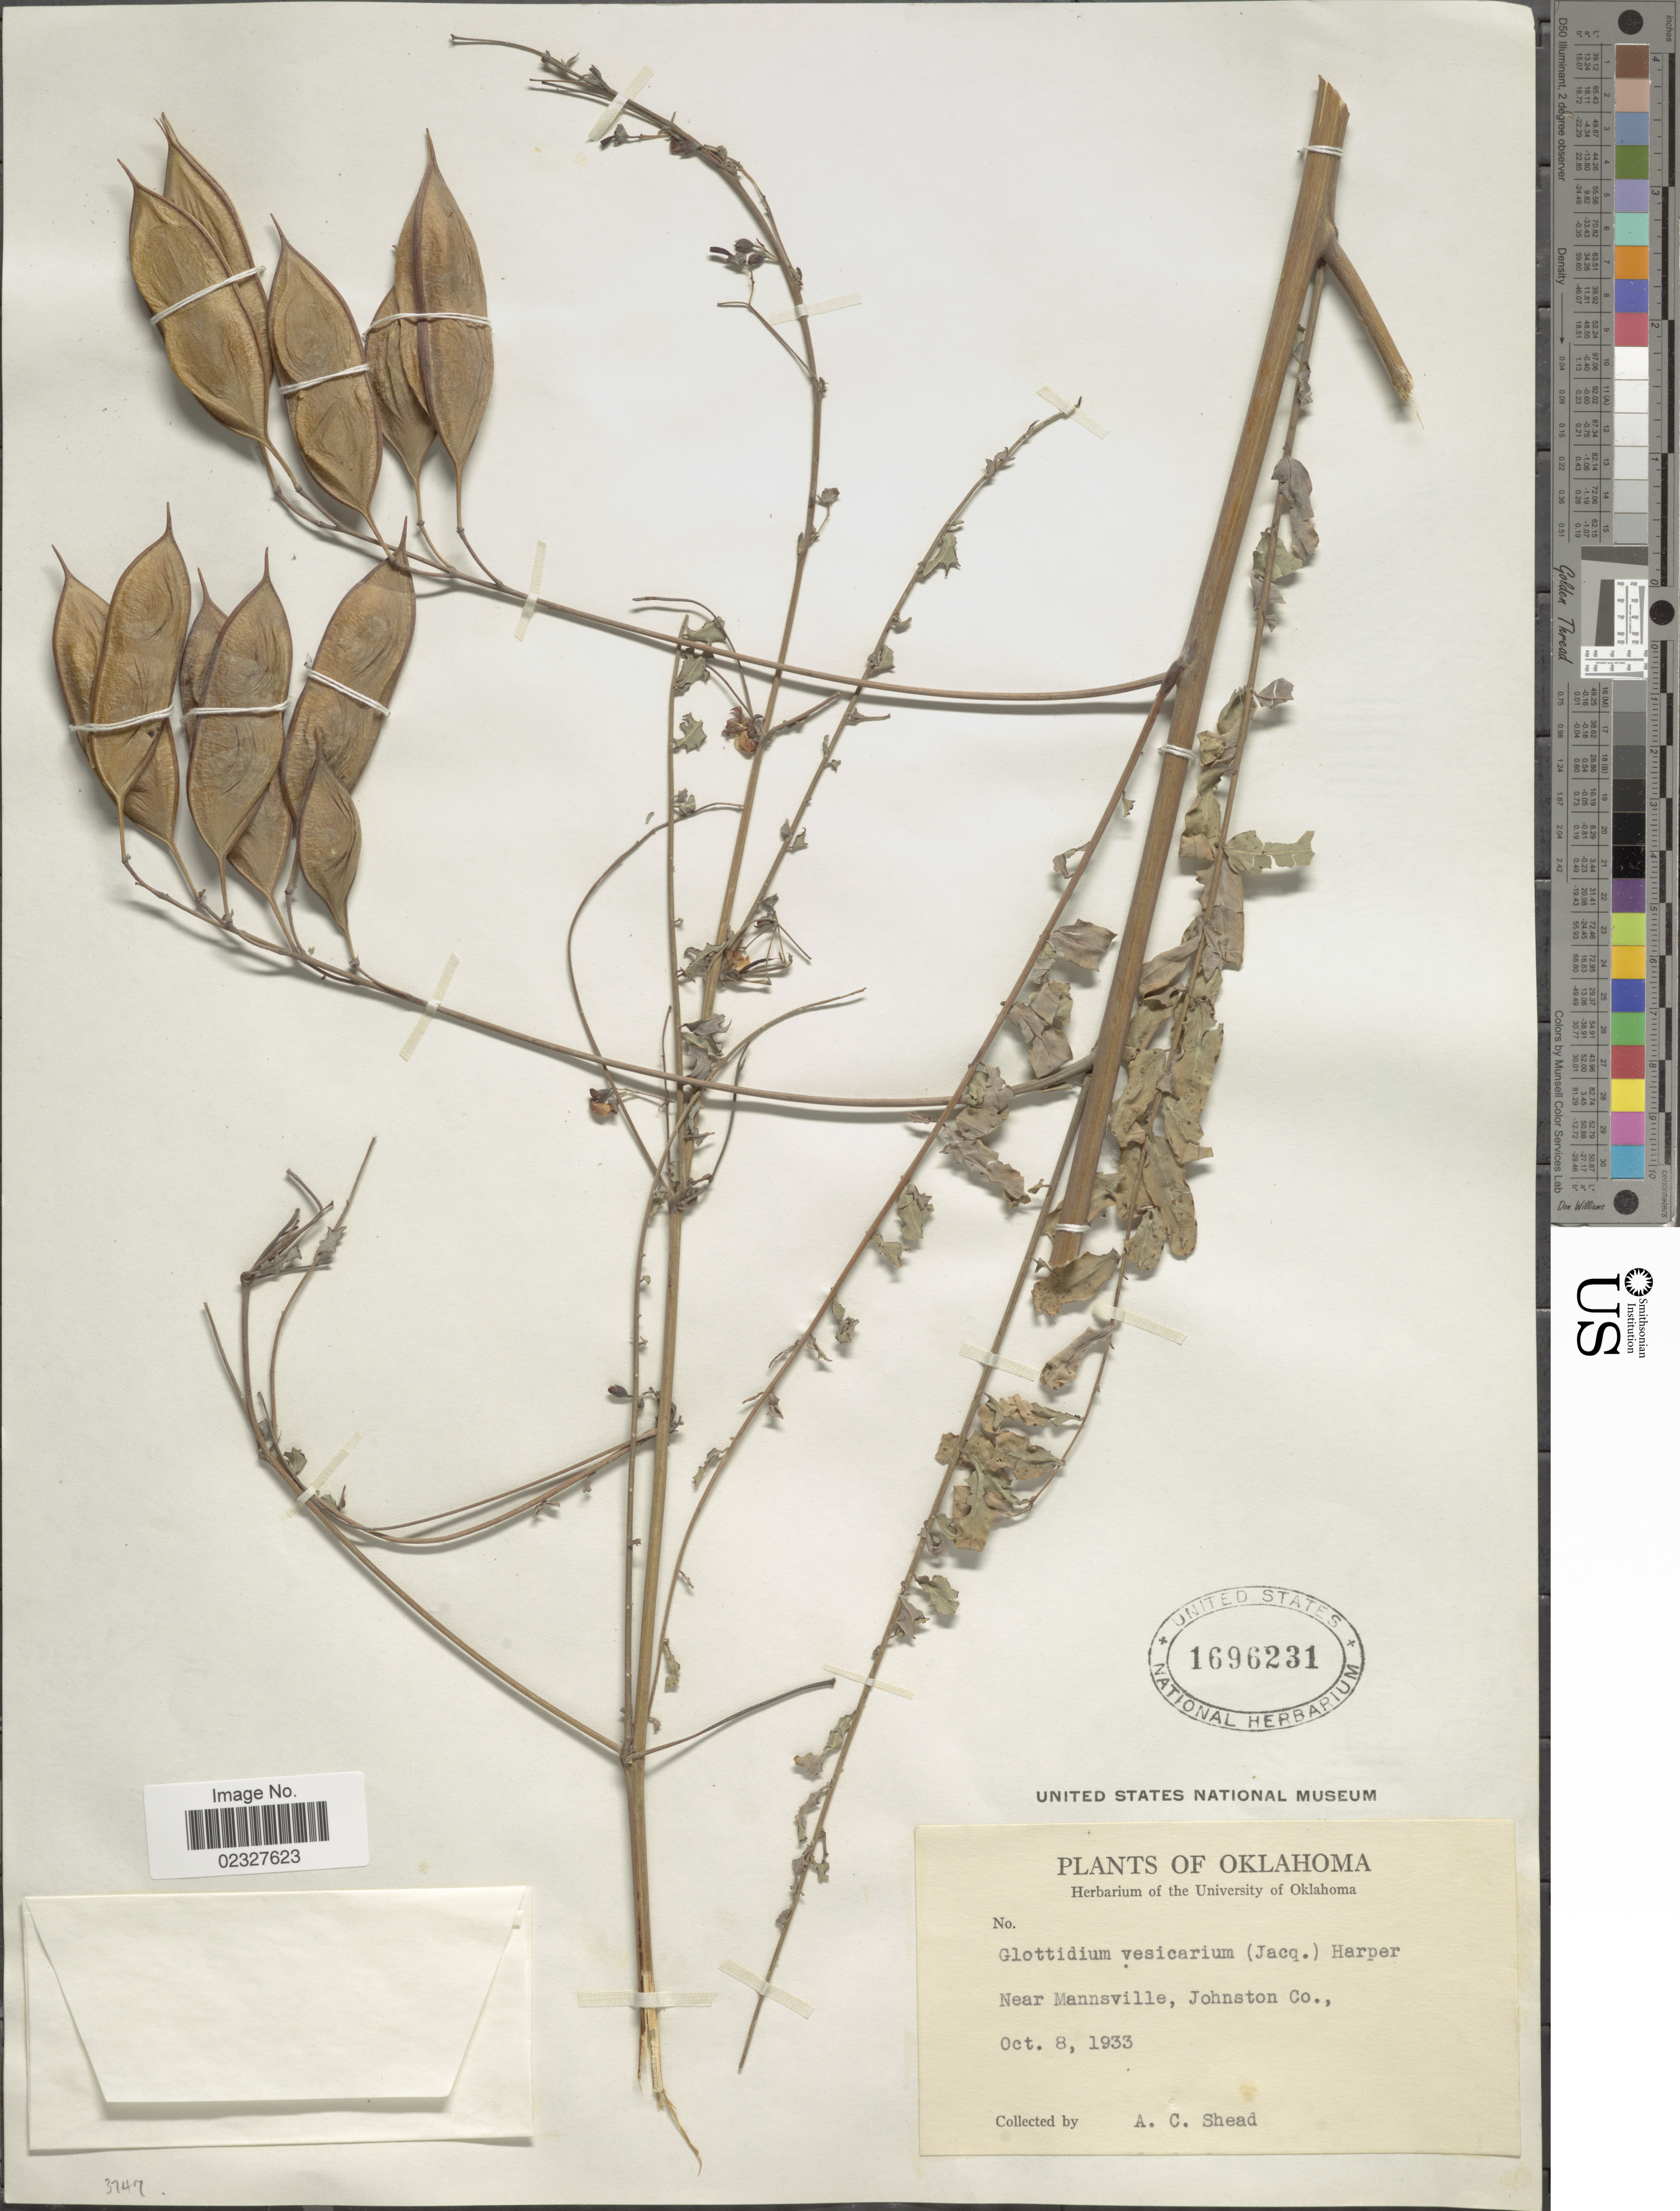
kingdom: Plantae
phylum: Tracheophyta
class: Magnoliopsida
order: Fabales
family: Fabaceae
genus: Sesbania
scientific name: Sesbania vesicaria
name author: (Jacq.) Elliott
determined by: Strong, Mark T., (BOT), Smithsonian Institution - National Museum of Natural History (UNITED STATES)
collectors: A. Shead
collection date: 1933-10-08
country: United States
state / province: Oklahoma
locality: Near Mannsville, Johnston Co.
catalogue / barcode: US 1696231